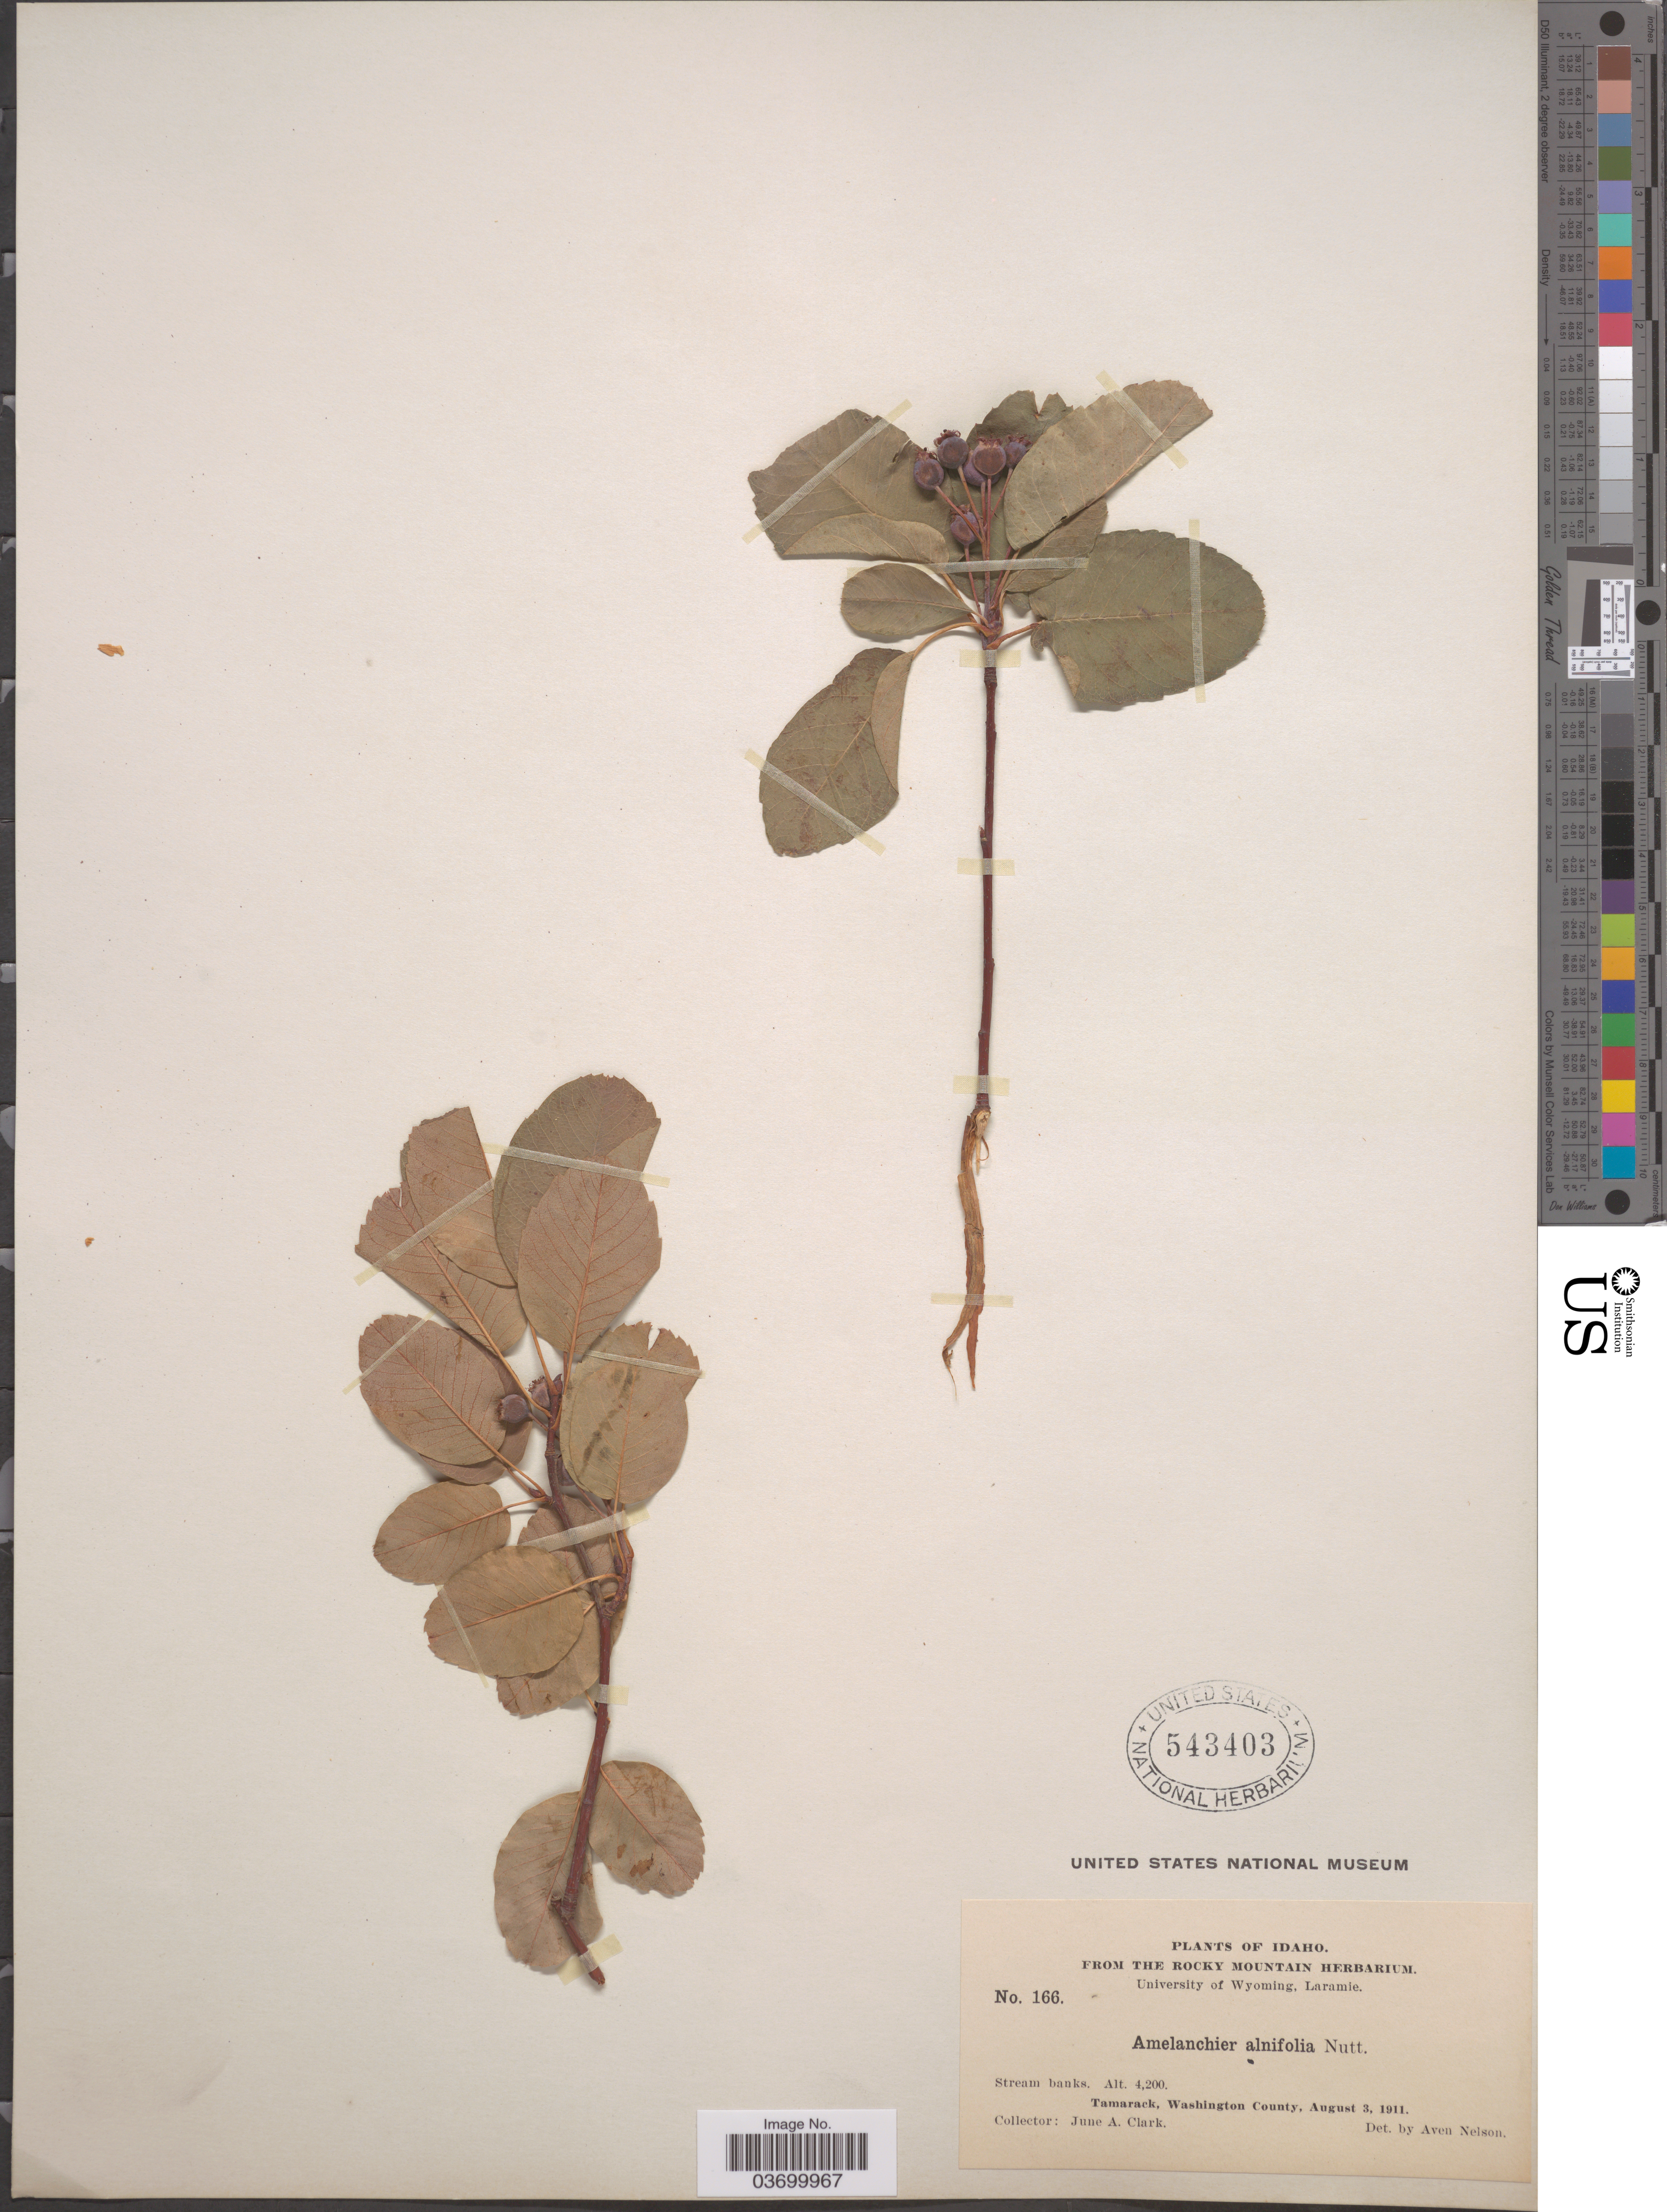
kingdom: Plantae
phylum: Tracheophyta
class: Magnoliopsida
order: Rosales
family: Rosaceae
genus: Amelanchier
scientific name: Amelanchier alnifolia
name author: (Nutt.) Nutt. ex M. Roem.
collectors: J. A. Clark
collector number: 166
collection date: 1911-08-03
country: United States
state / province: Idaho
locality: Rocky Mountain. Stream banks. Tamarack, Washington County.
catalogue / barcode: US 543403